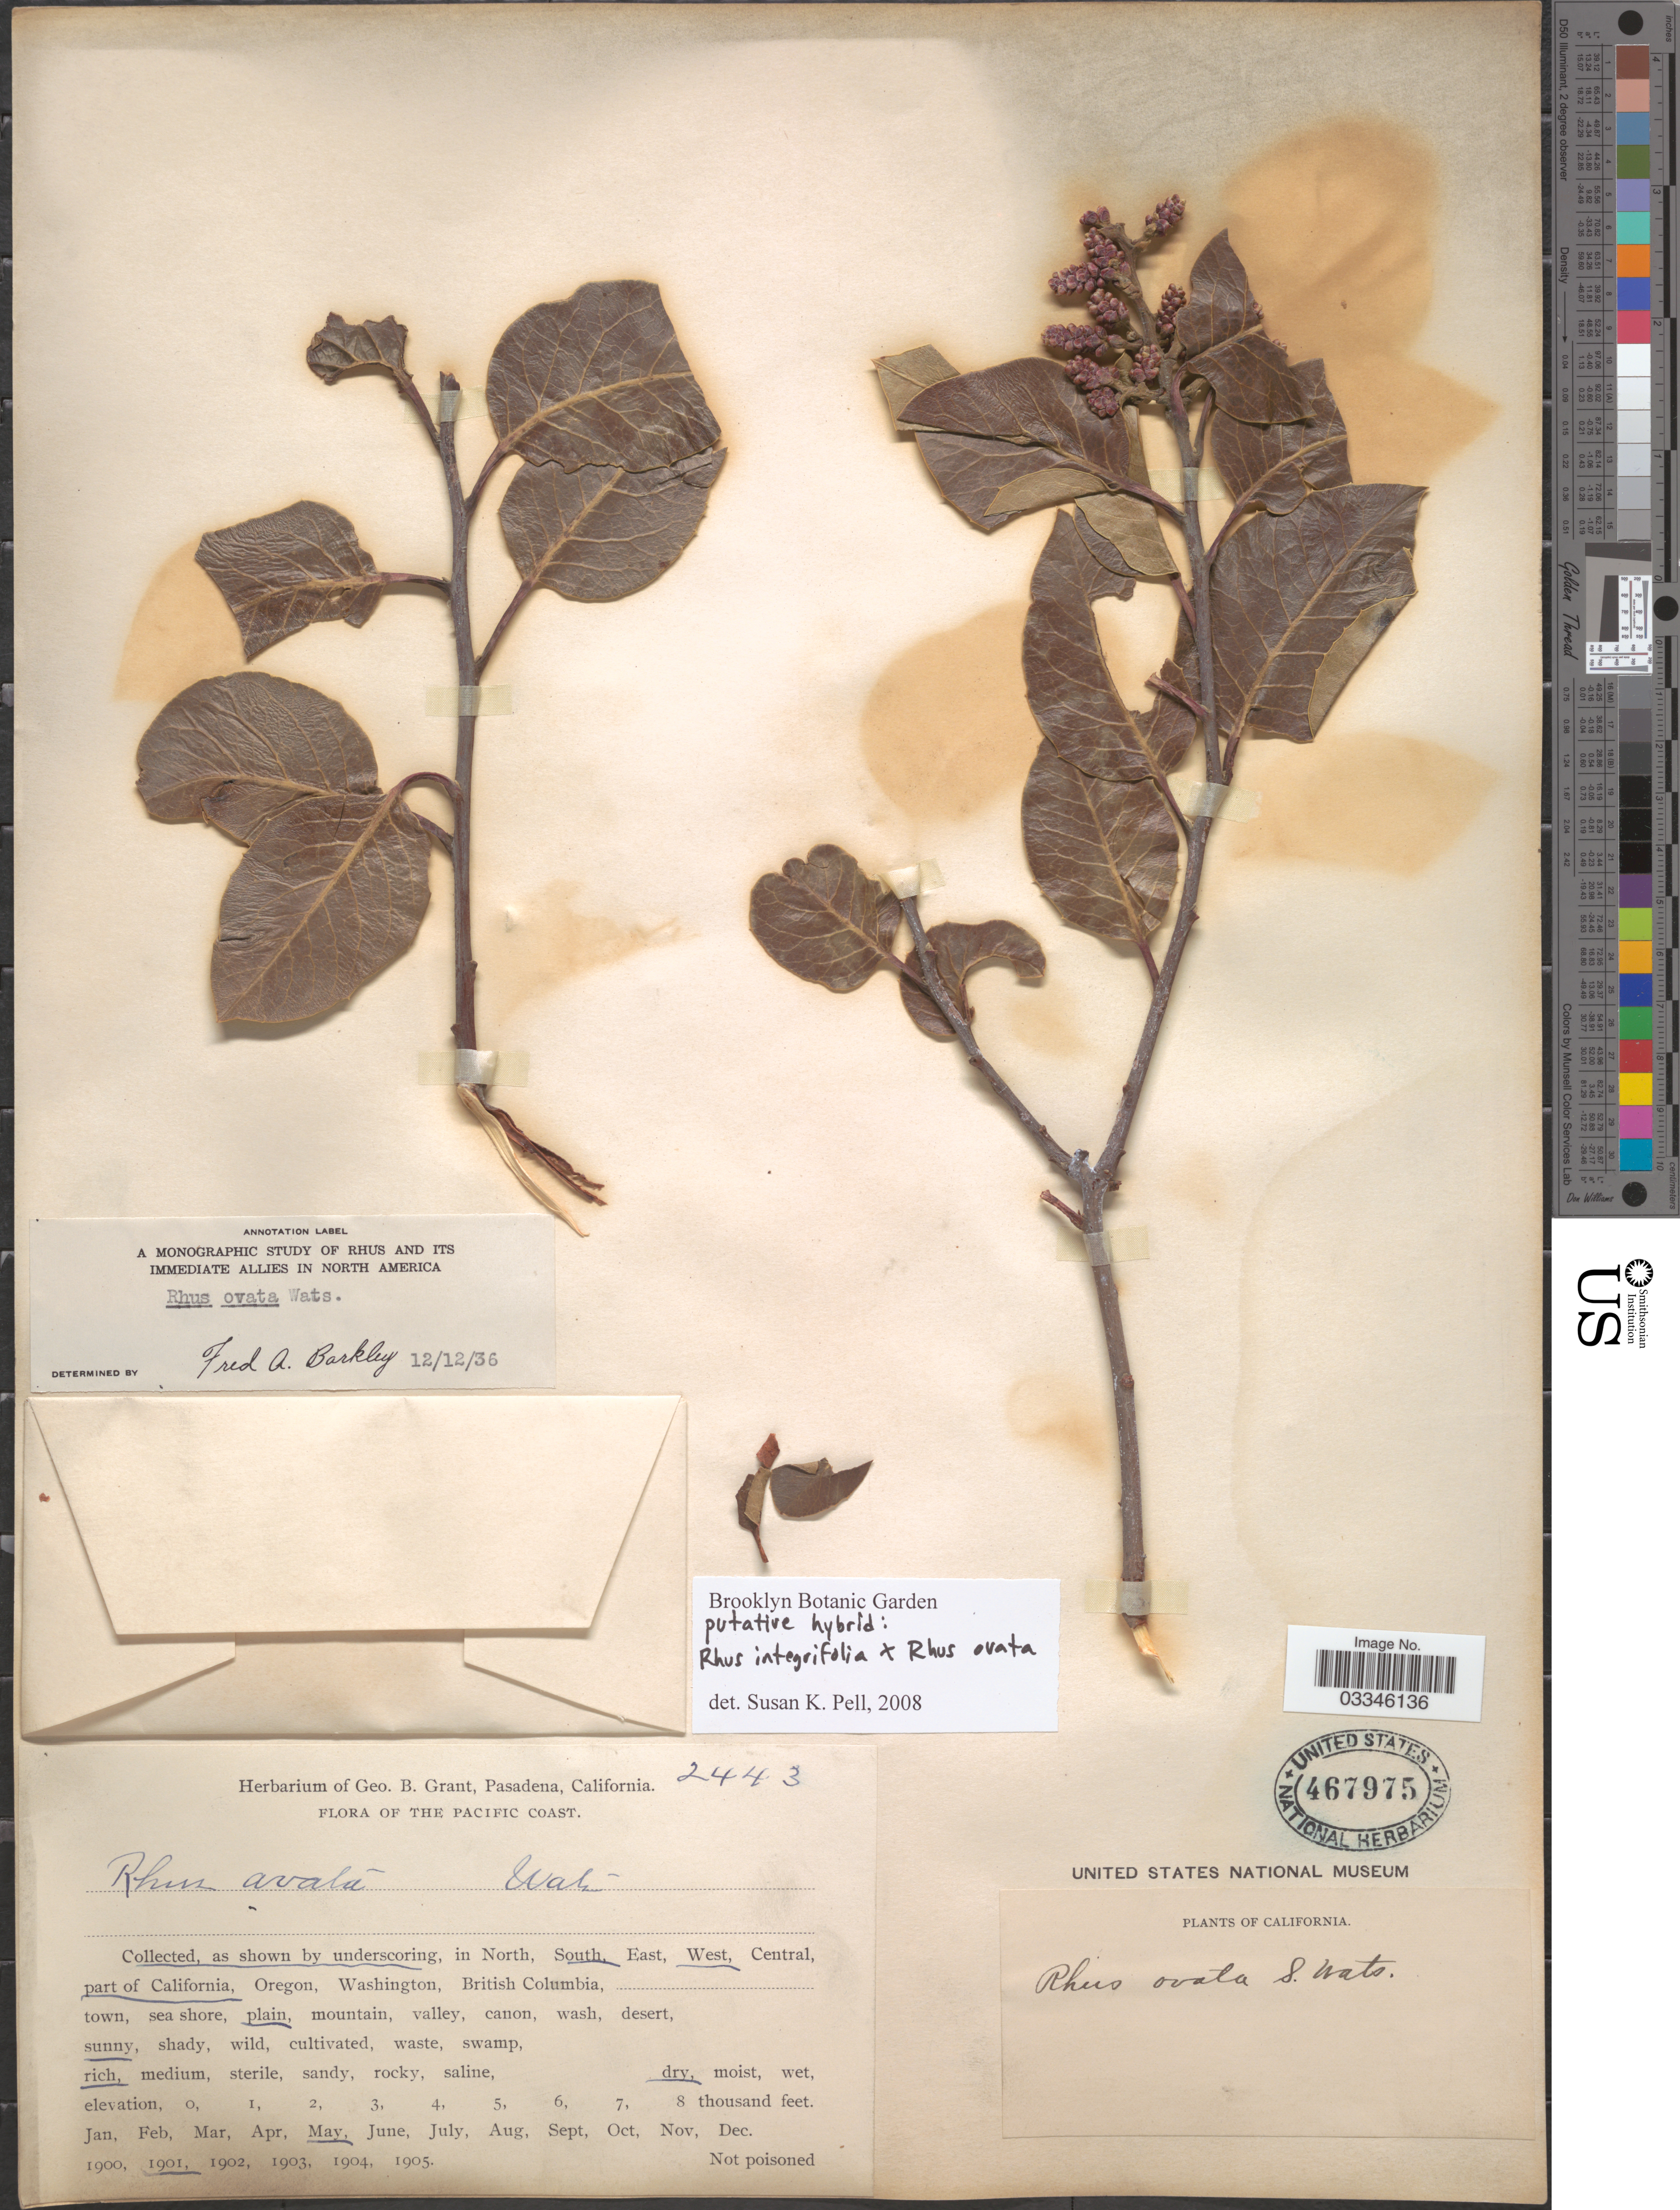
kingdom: Plantae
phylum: Tracheophyta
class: Magnoliopsida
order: Sapindales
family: Anacardiaceae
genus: Rhus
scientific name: Rhus integrifolia x R. ovata S. Watson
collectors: ex herb. Geo. B. Grant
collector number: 2443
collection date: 1901-05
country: United States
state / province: California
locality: South West part of California. The Pacific Coast.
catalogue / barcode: US 467975